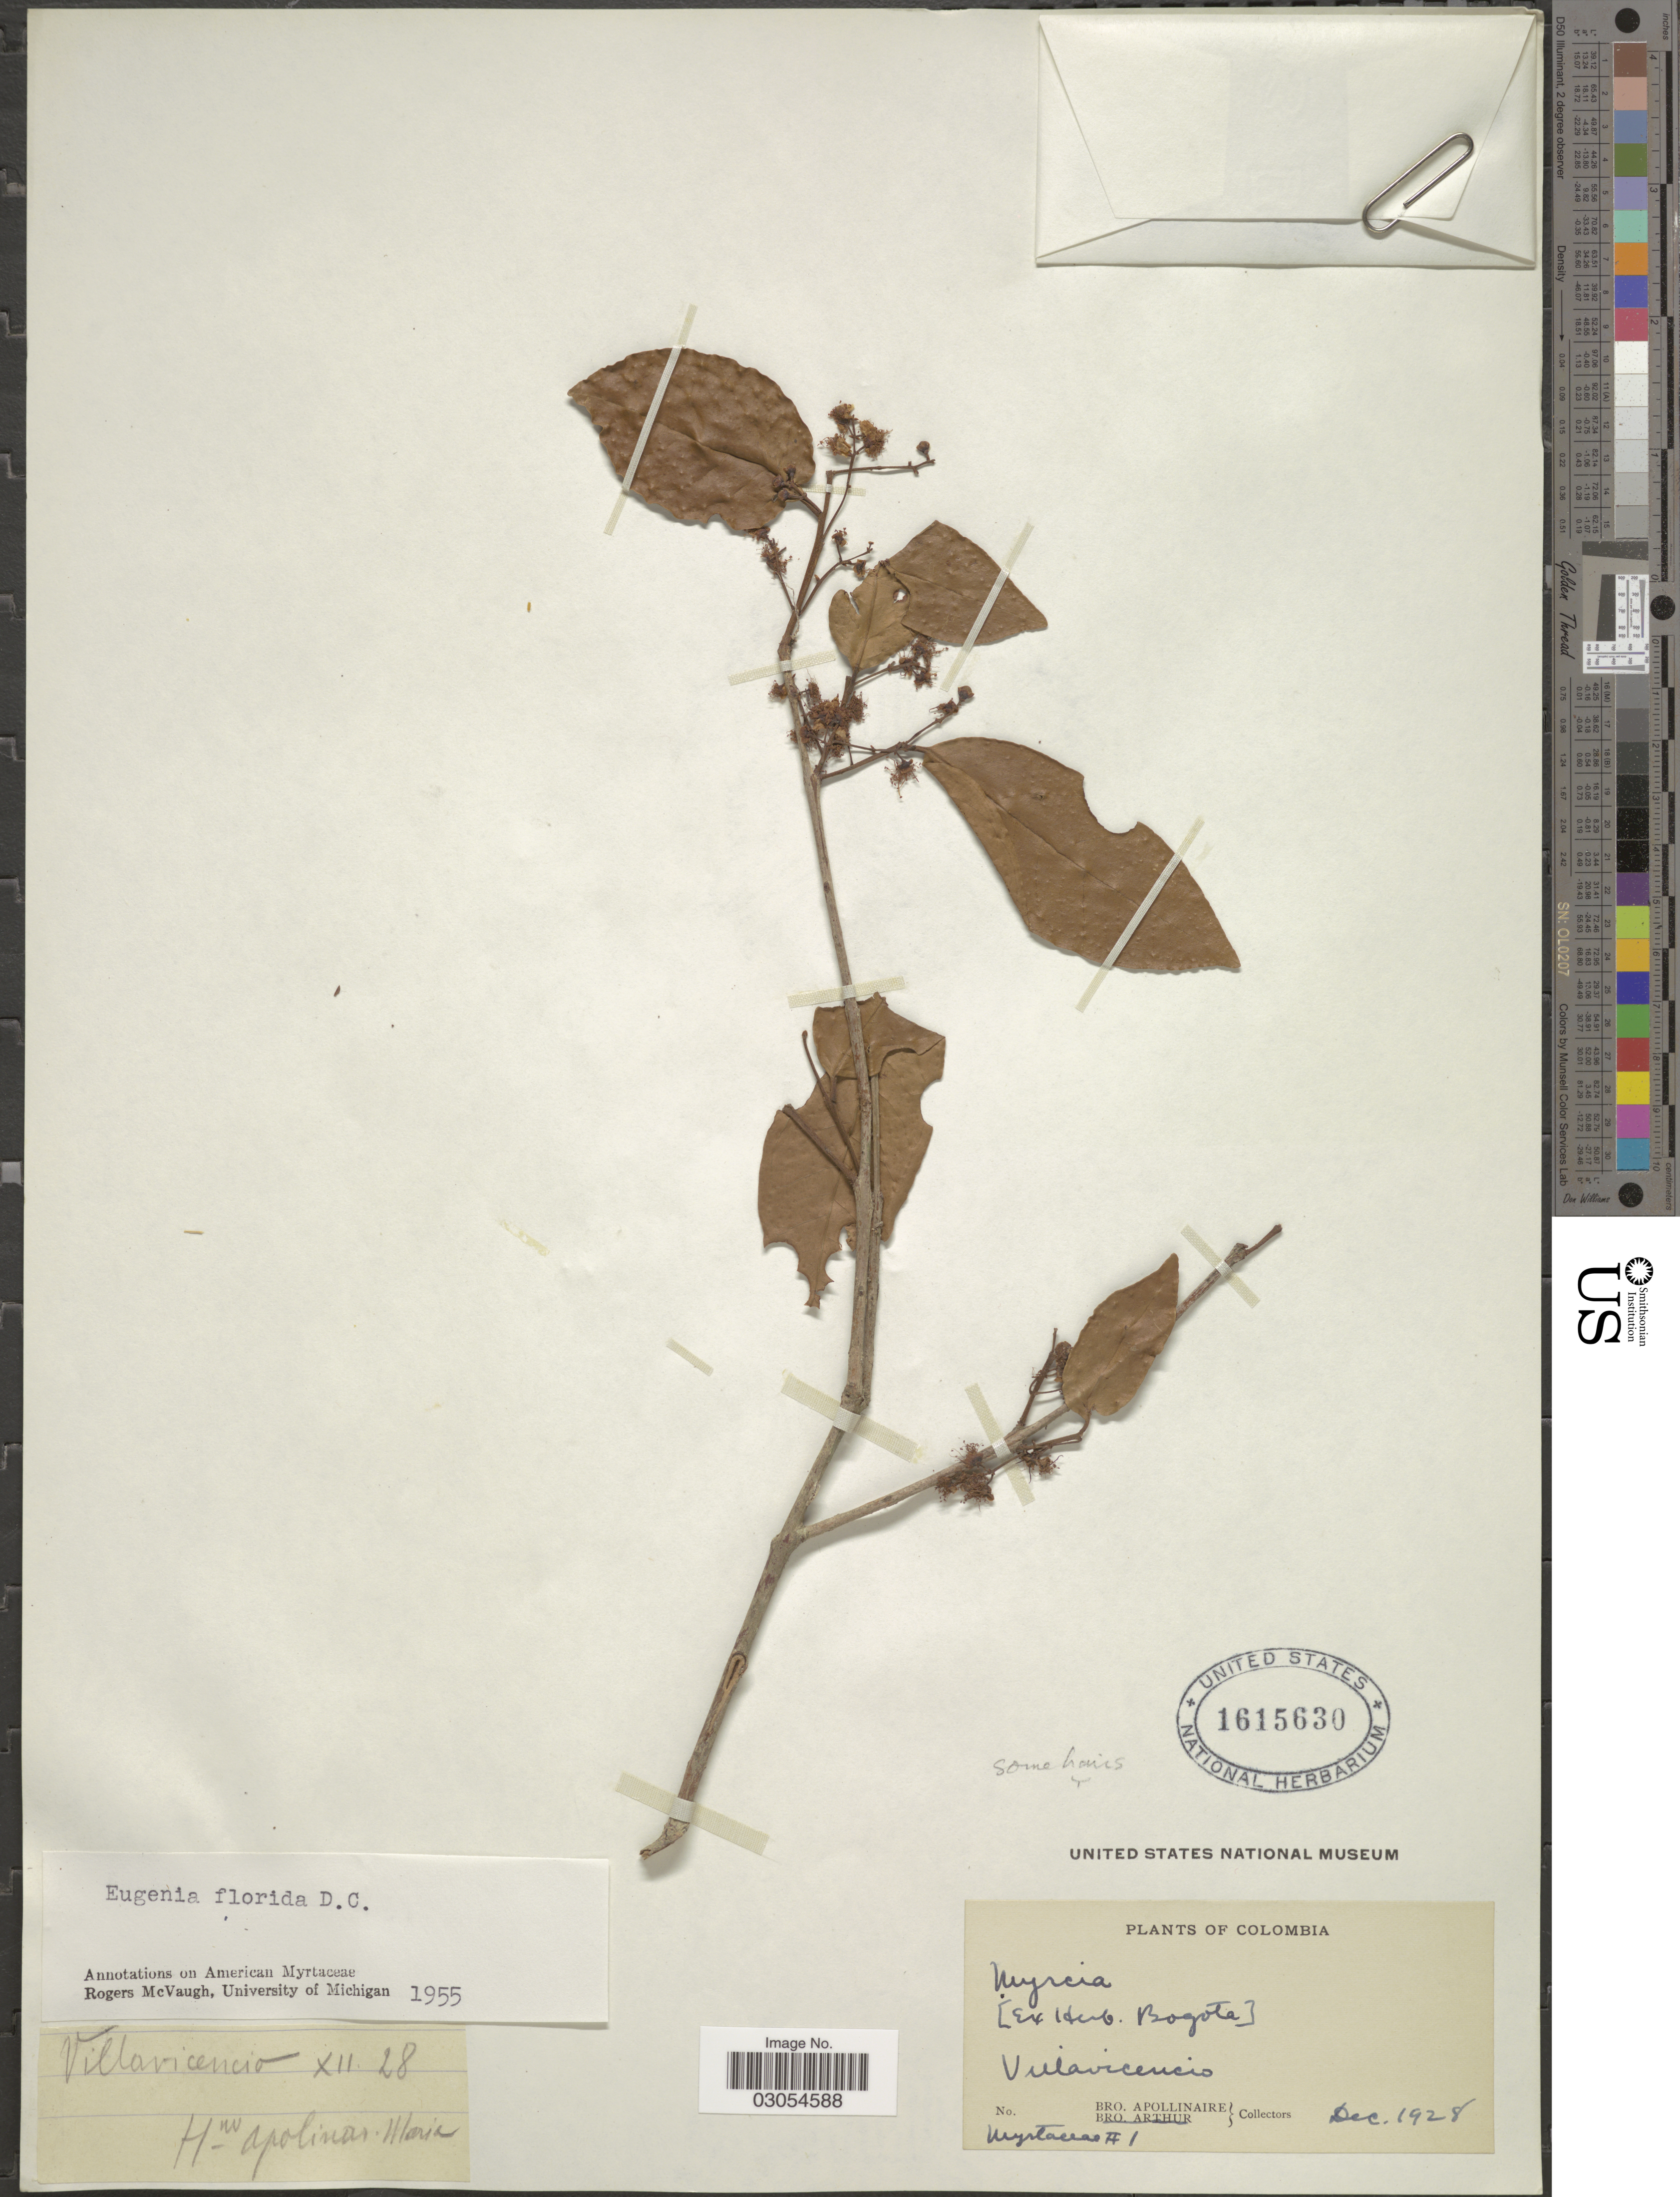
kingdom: Plantae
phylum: Tracheophyta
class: Magnoliopsida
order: Myrtales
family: Myrtaceae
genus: Eugenia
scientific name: Eugenia florida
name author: DC.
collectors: Bro. Apollinaire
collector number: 1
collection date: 1928-12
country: Colombia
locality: Villavicencio.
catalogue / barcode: US 1615630